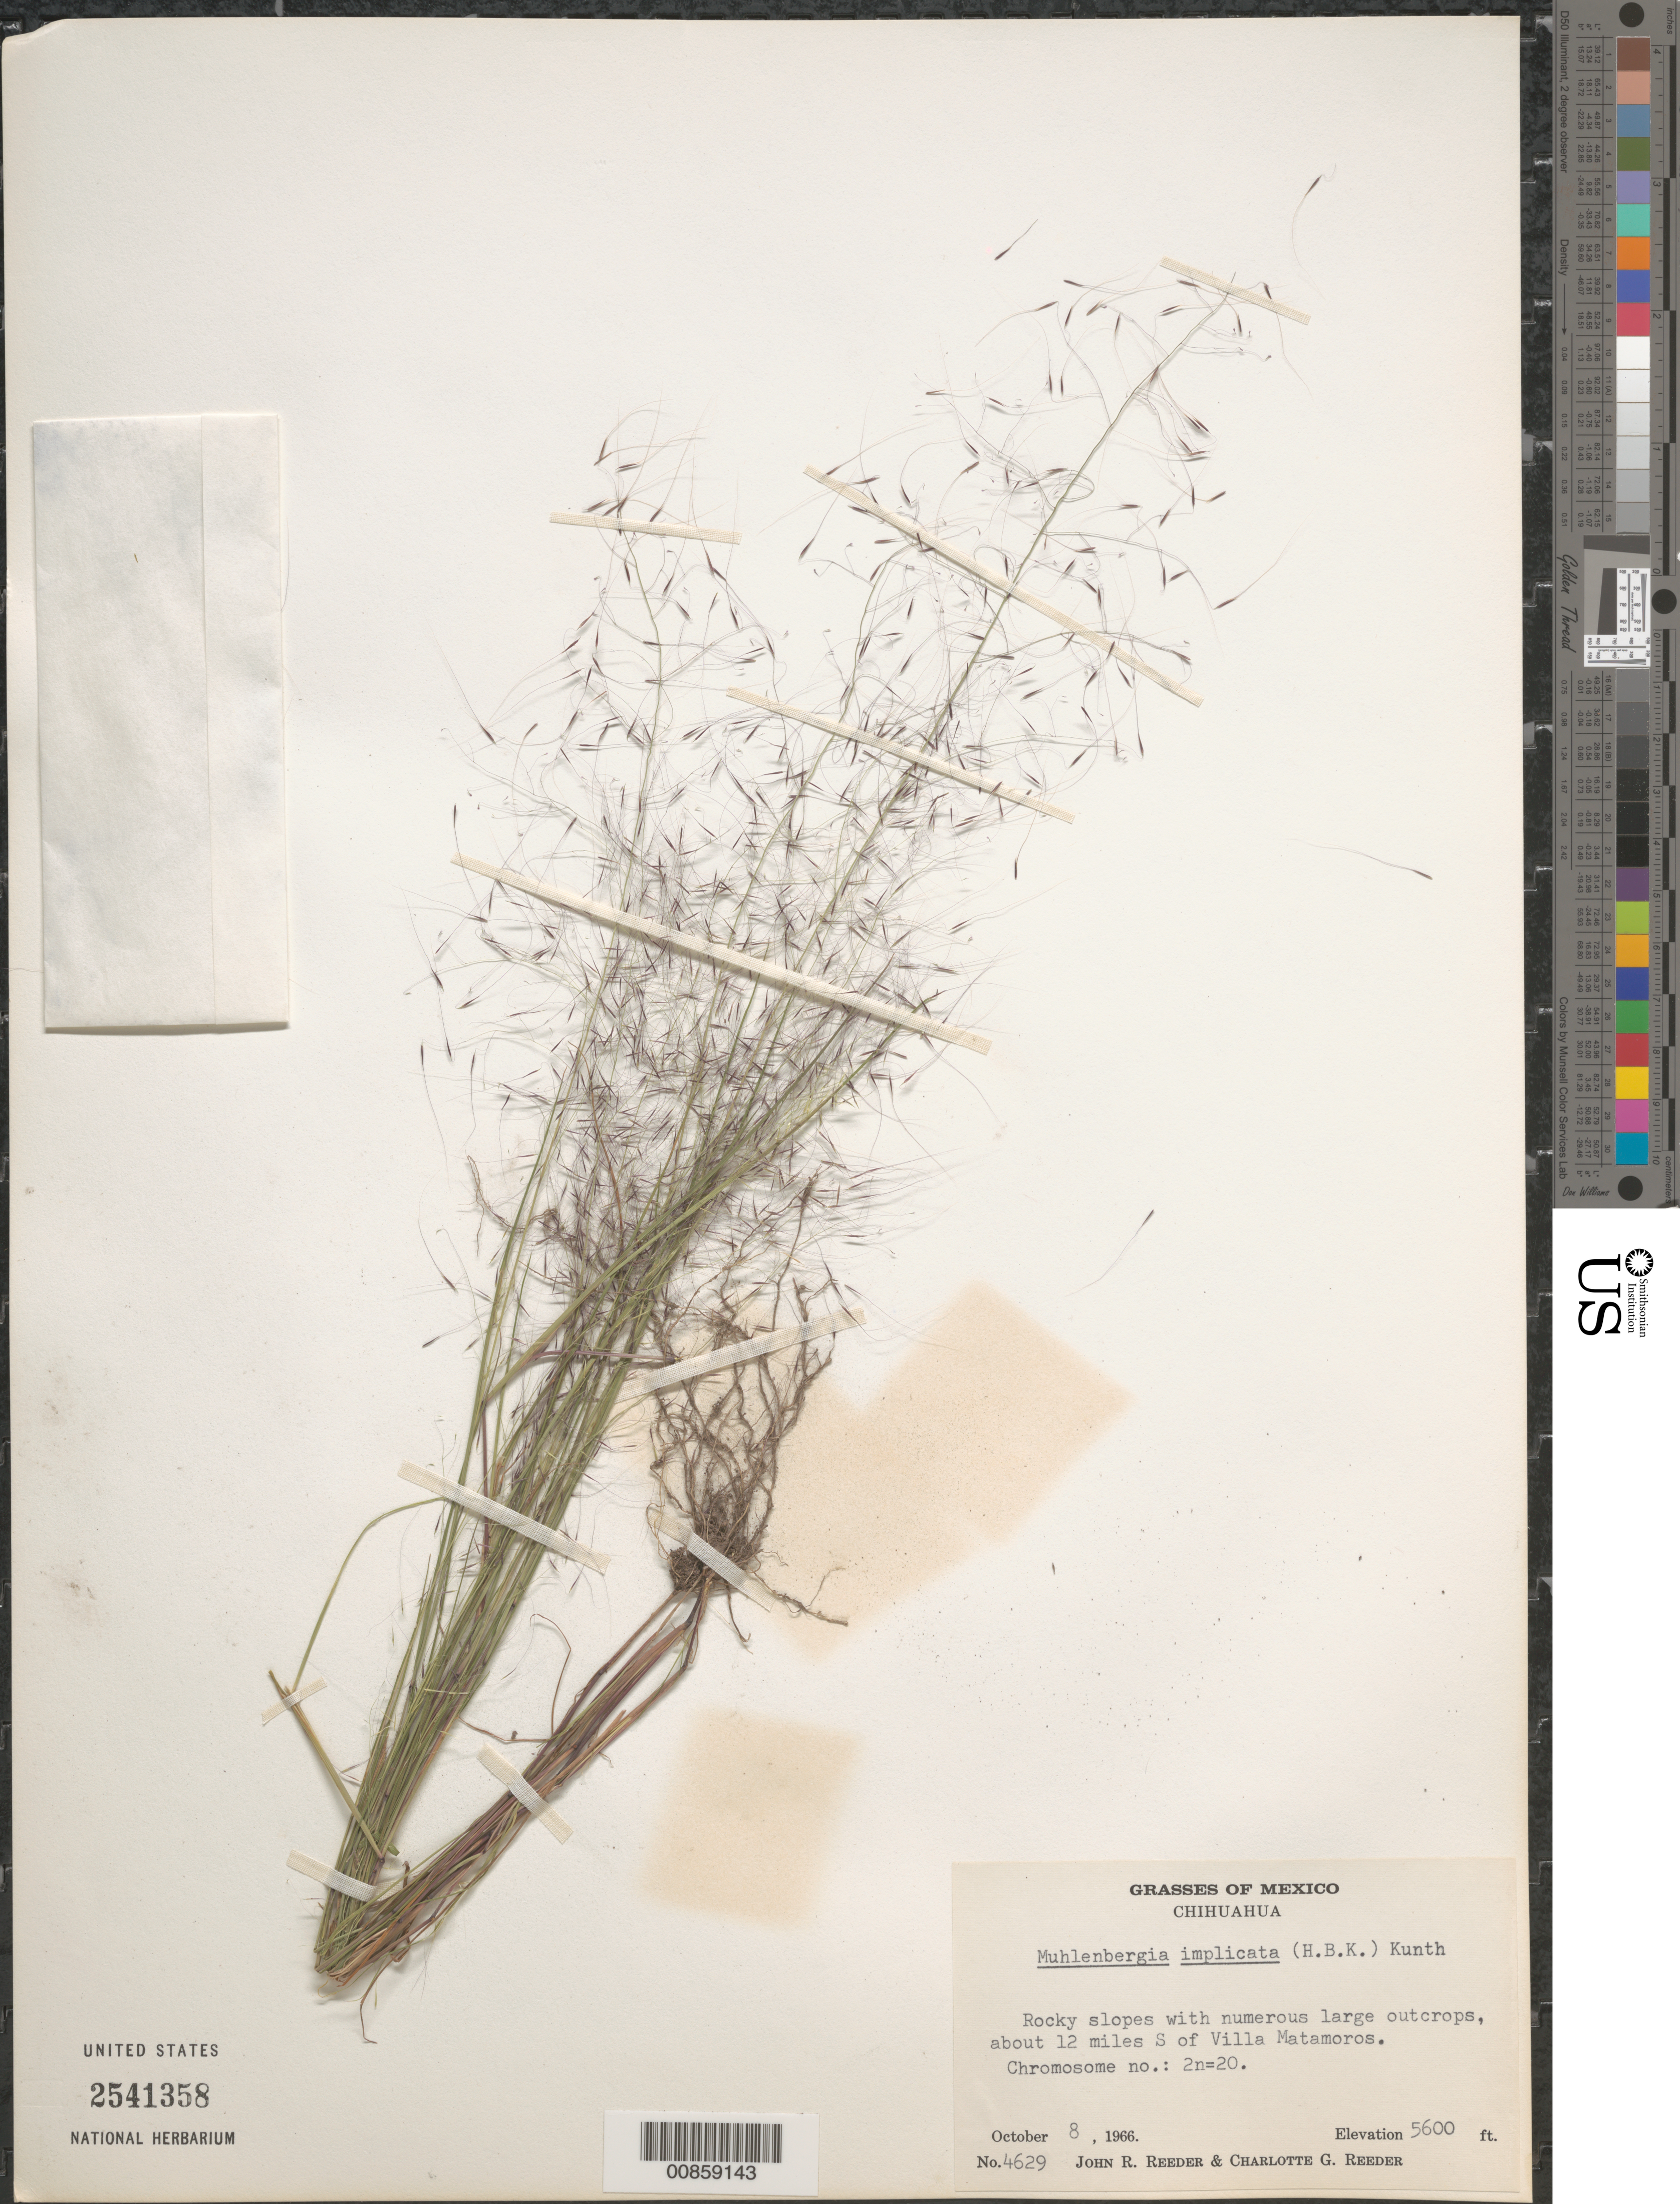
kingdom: Plantae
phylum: Tracheophyta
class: Liliopsida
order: Poales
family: Poaceae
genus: Muhlenbergia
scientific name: Muhlenbergia implicata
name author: (Kunth) Trin.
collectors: C. G. Reeder & J. R. Reeder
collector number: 4629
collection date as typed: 08 Oct 1966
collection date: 1966-10-08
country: Mexico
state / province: Chihuahua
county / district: Matamoros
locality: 12 mi S of Villa Matamoros on Hwy 45 towards Parral, mpio. Matamoros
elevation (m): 1707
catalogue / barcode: US 2541358